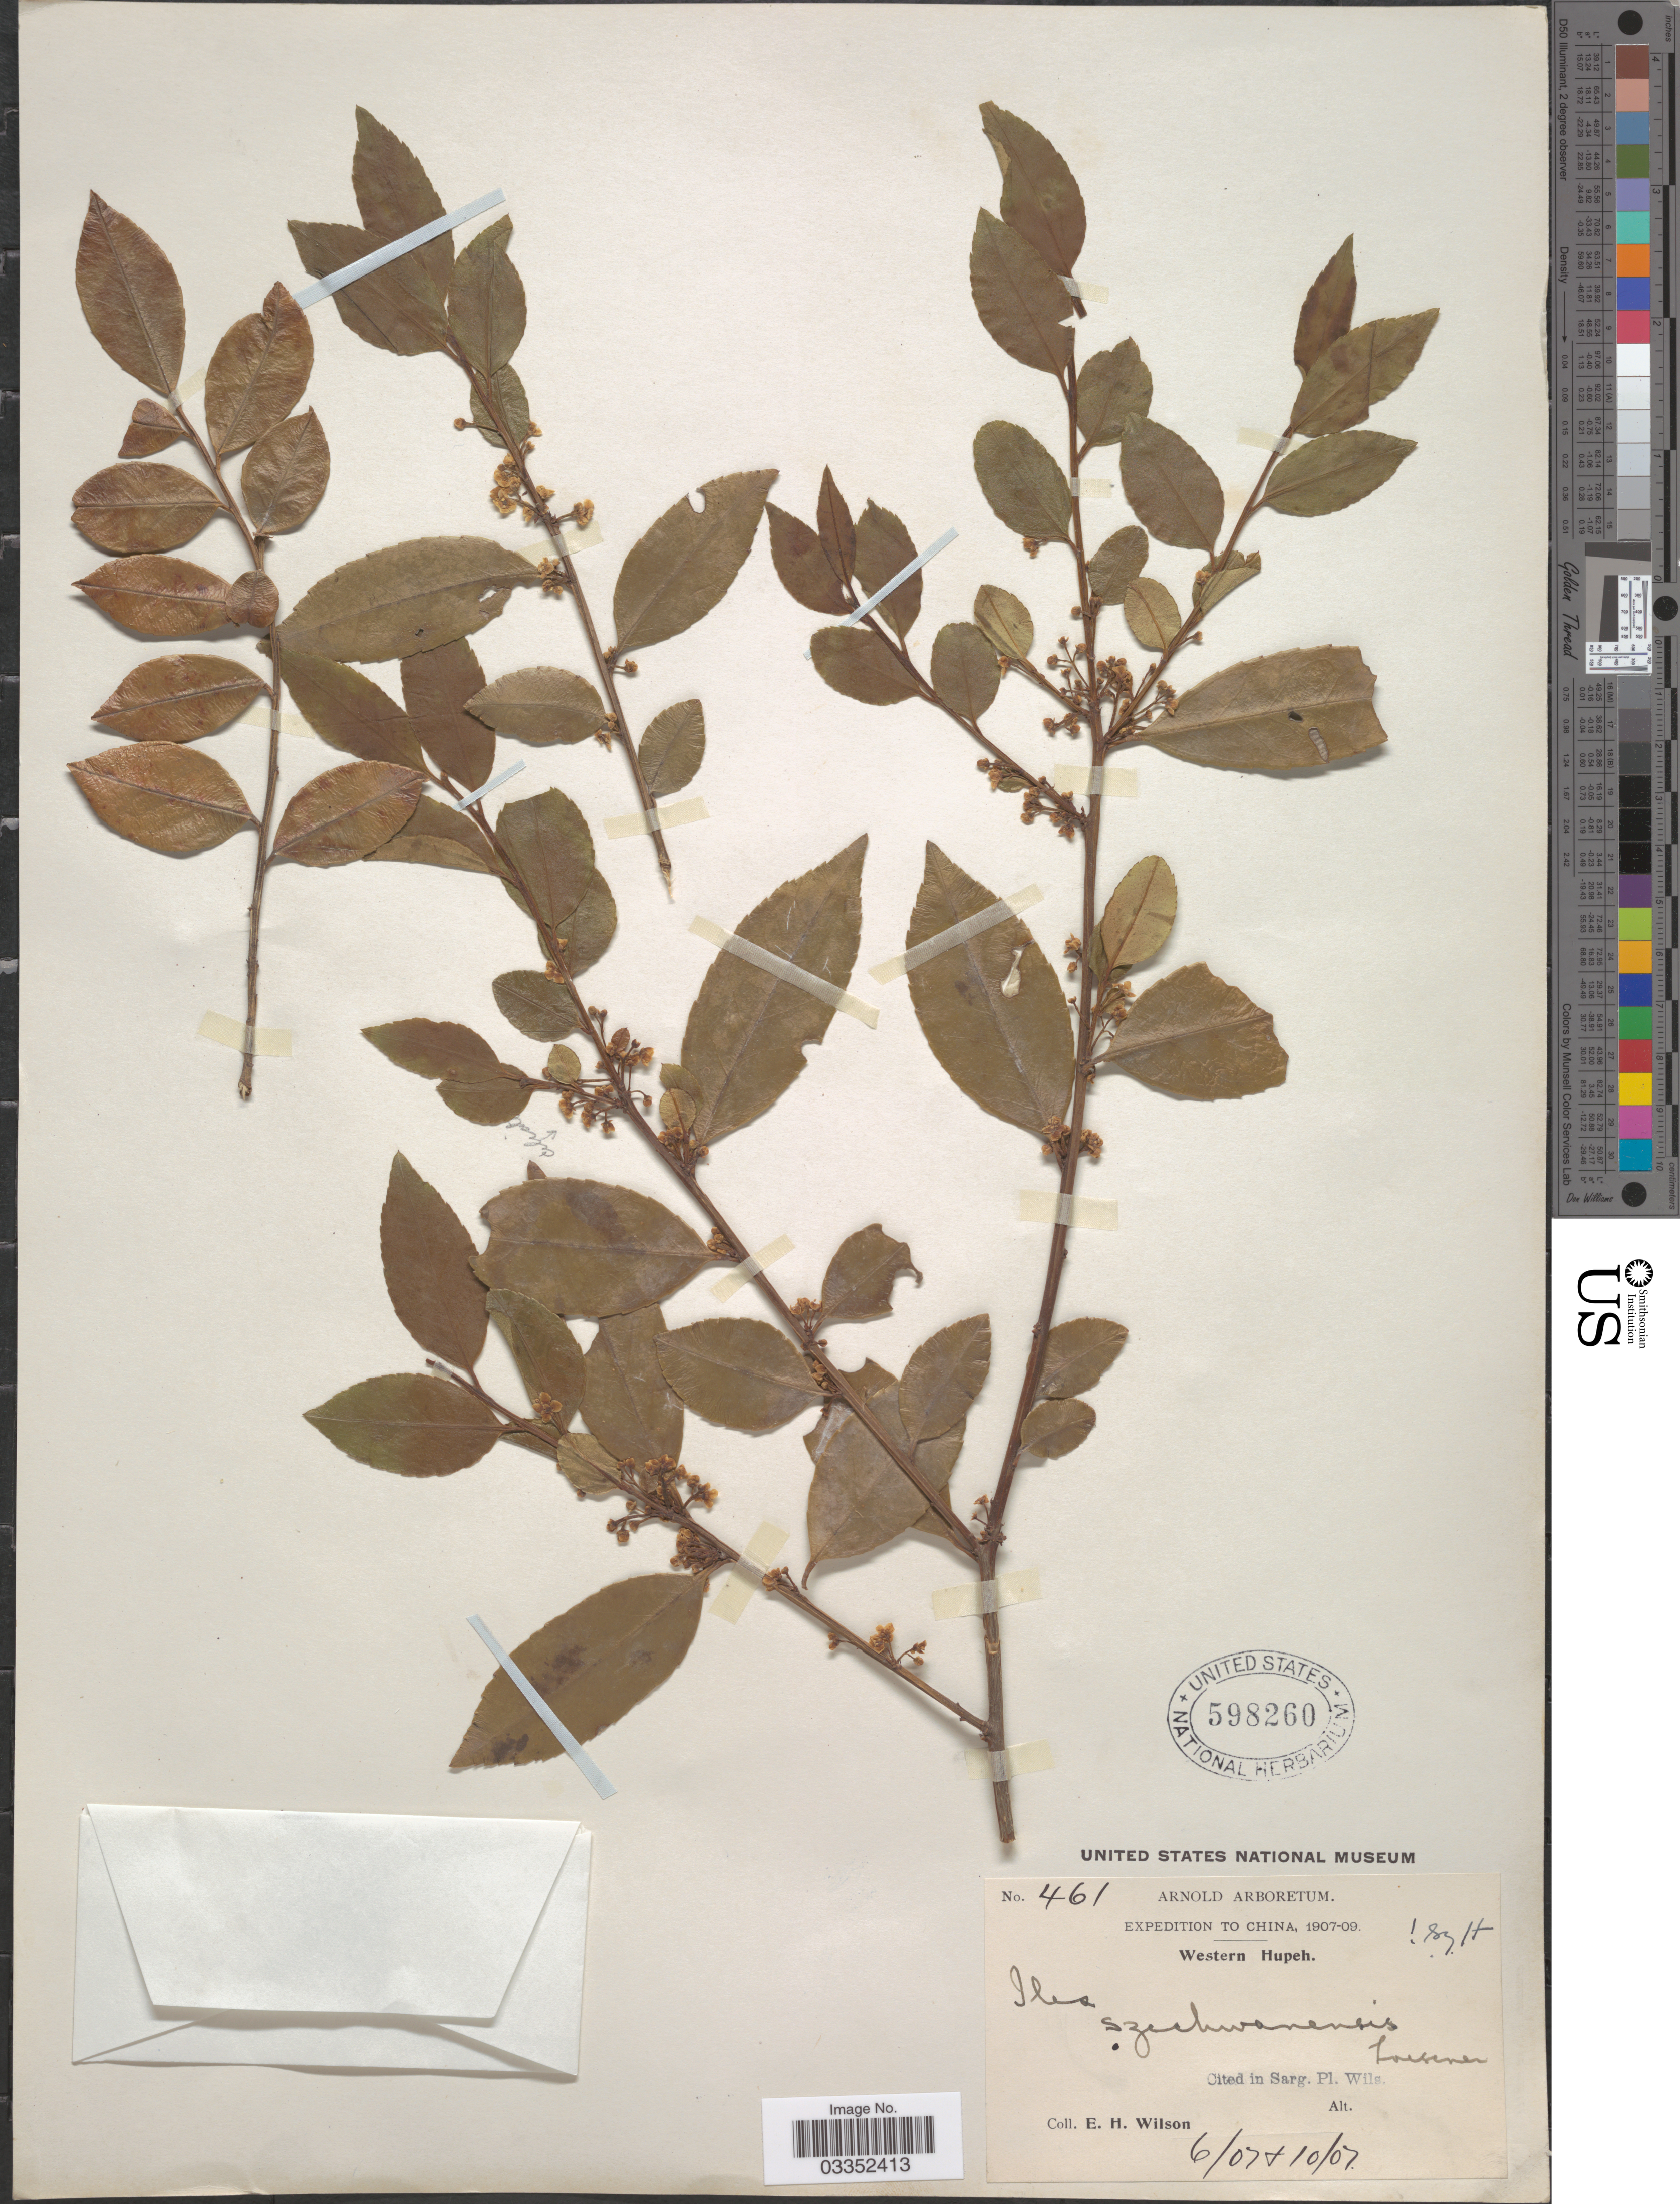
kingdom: Plantae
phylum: Tracheophyta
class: Magnoliopsida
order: Aquifoliales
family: Aquifoliaceae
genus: Ilex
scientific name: Ilex szechwanensis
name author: Loes.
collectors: E. Wilson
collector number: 461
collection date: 1907-06/1907-10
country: China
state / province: Hubei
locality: Western Hupeh.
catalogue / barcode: US 598260